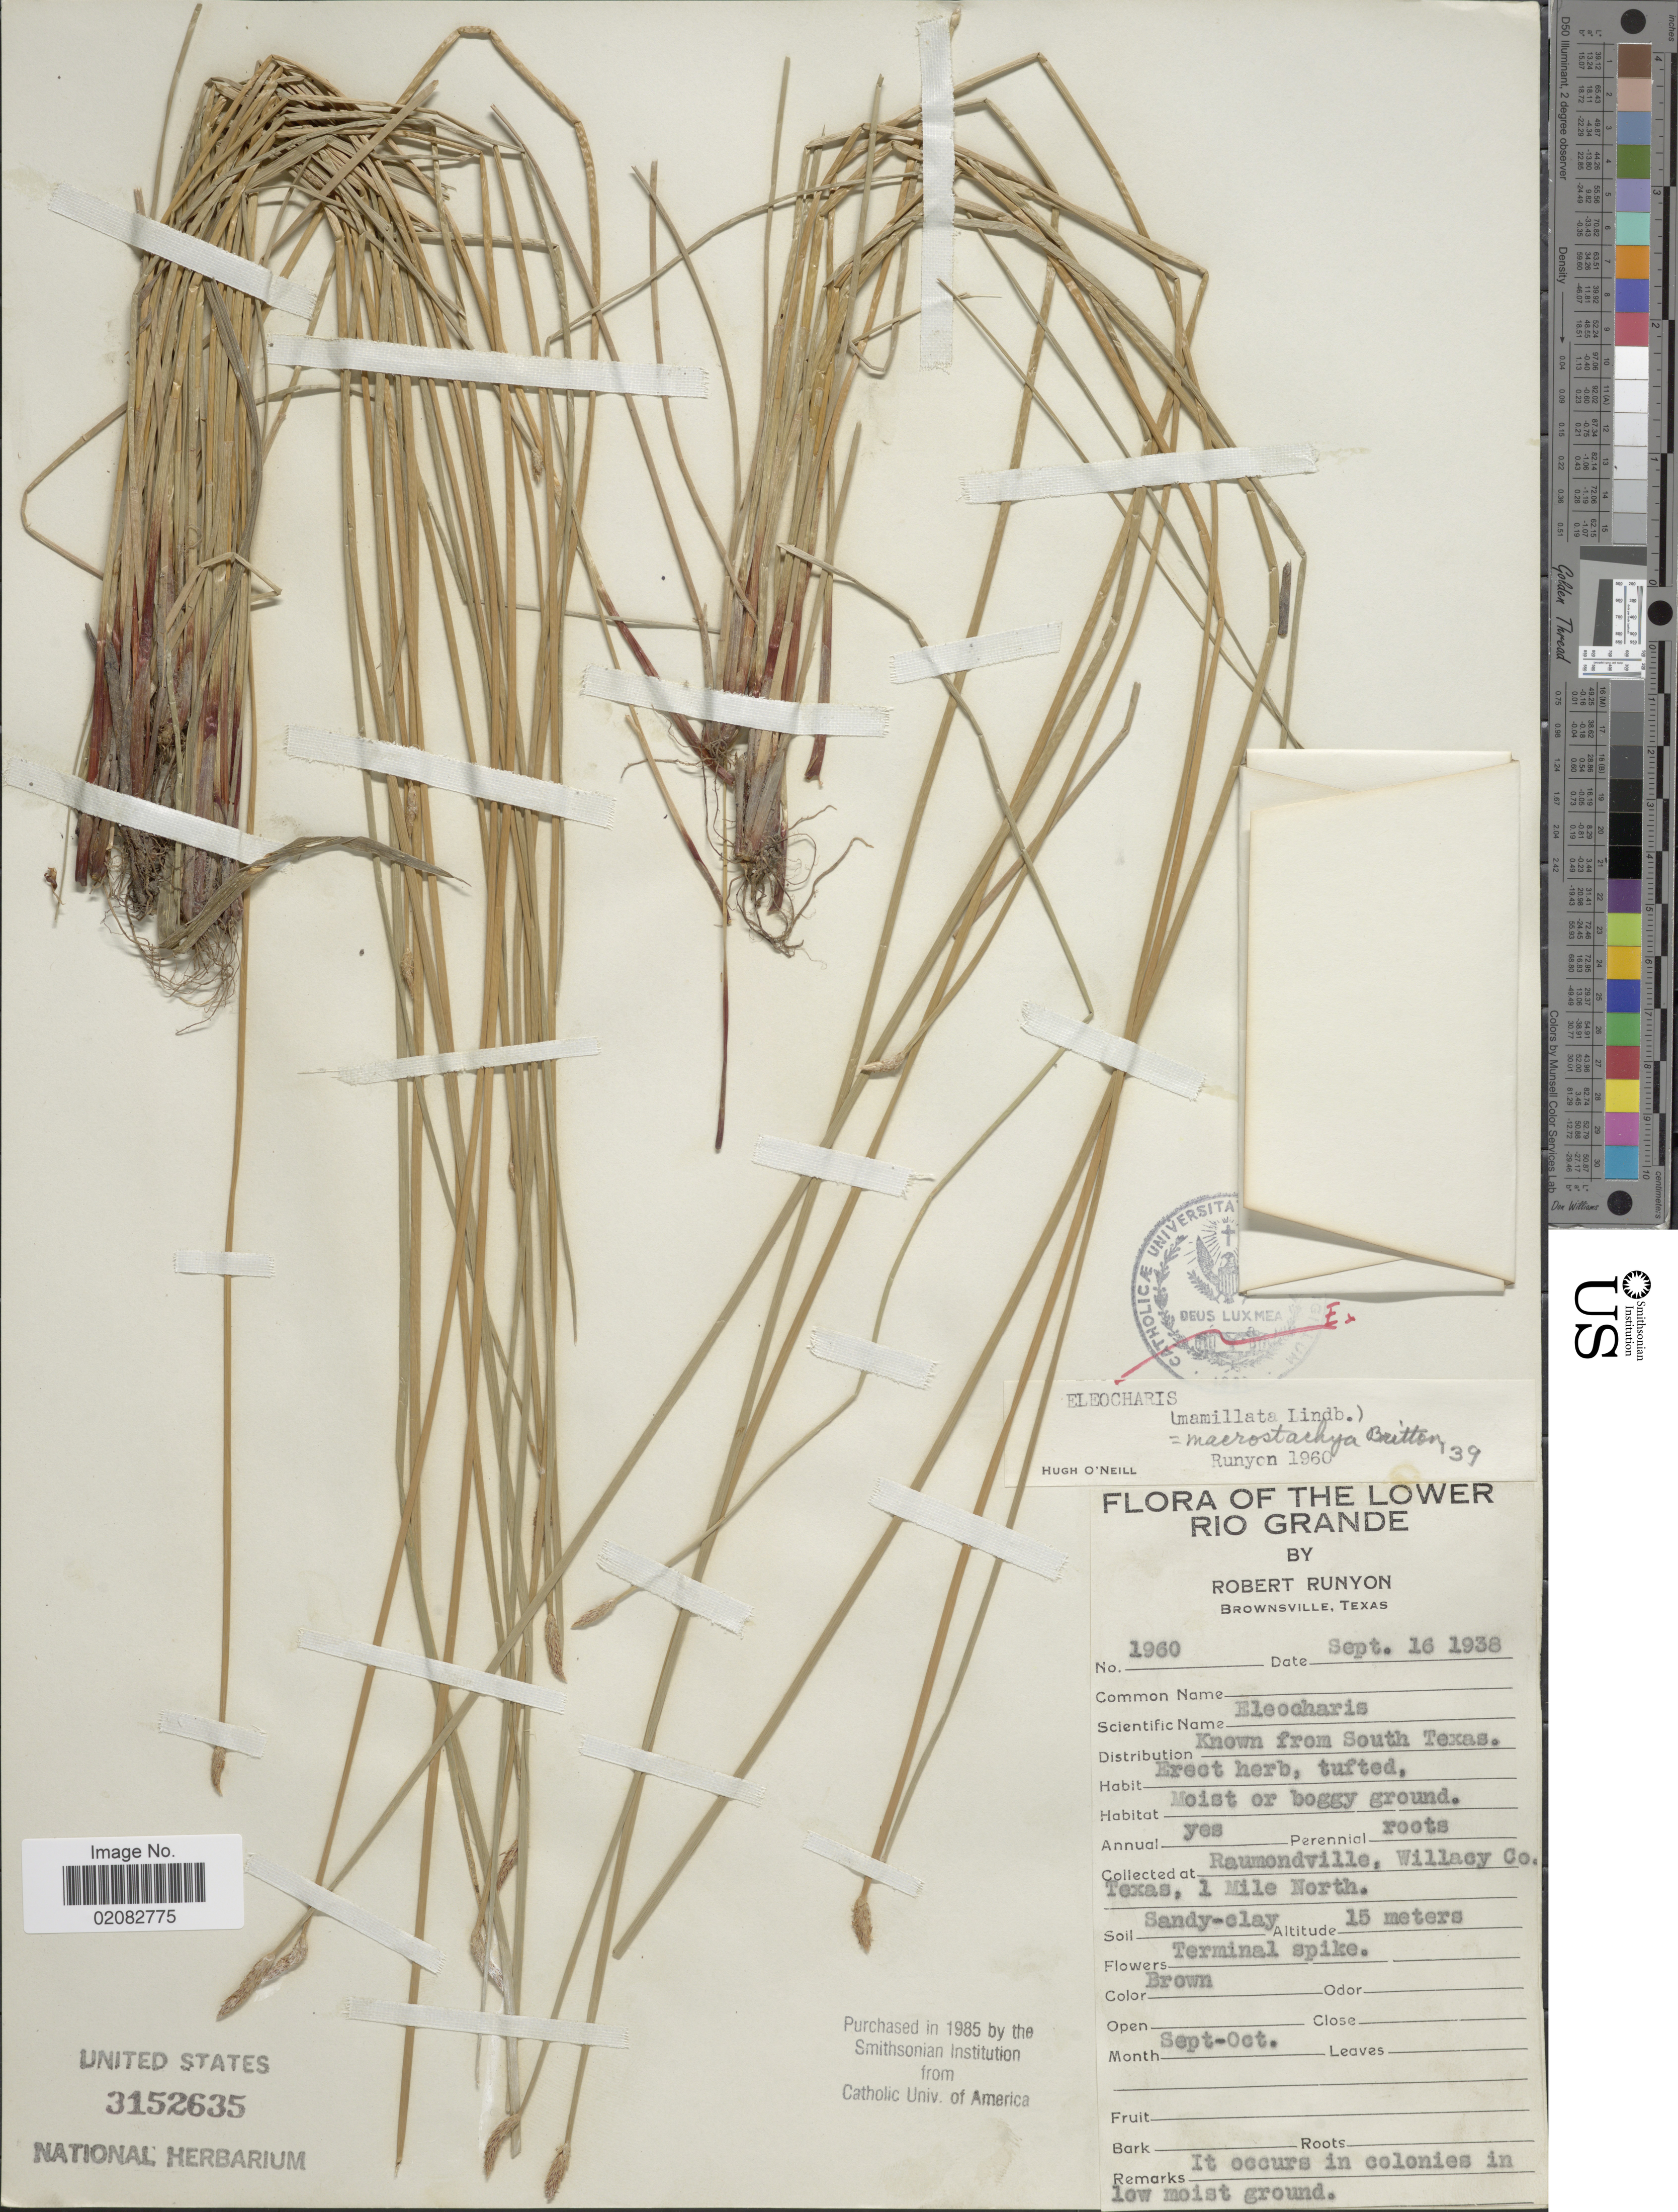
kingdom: Plantae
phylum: Tracheophyta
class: Liliopsida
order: Poales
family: Cyperaceae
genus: Eleocharis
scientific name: Eleocharis macrostachya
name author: Britton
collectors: R. Runyon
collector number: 1960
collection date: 1938-09-16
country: United States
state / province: Texas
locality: The Lower Rio Grande, Raumondville, Willacy Co., 1 mile North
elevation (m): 15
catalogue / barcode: US 3152635